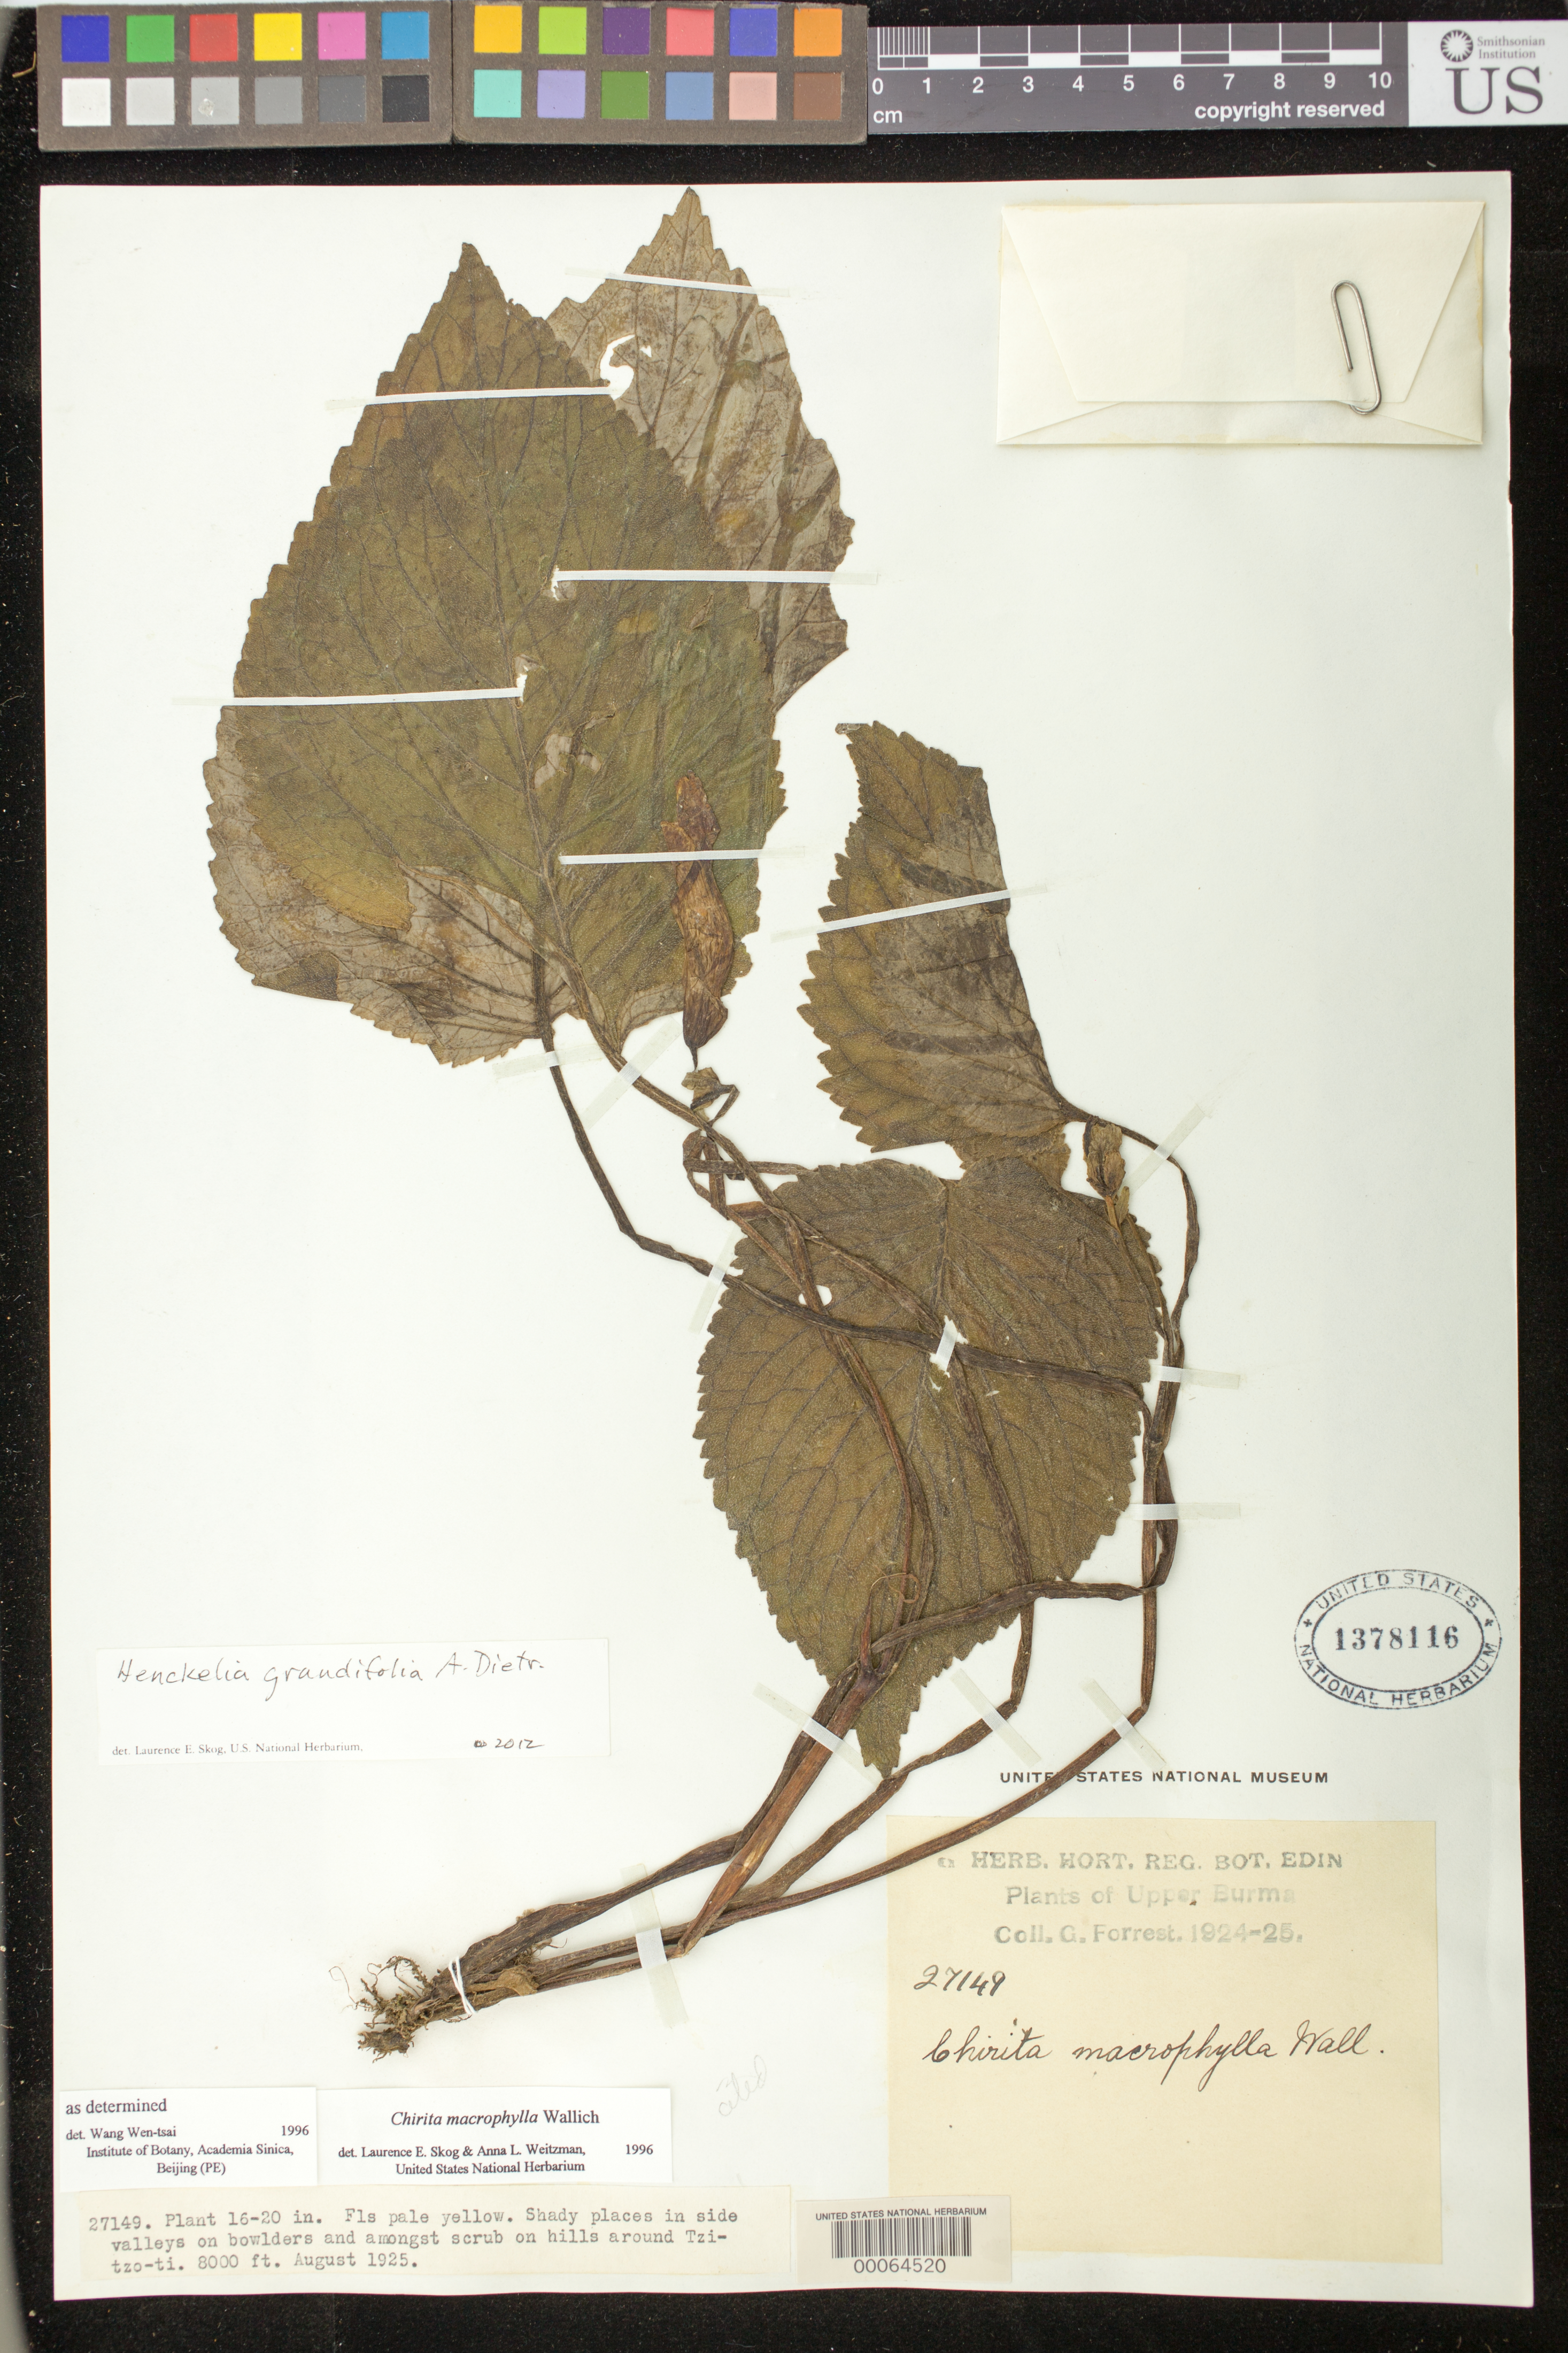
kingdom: Plantae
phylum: Tracheophyta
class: Magnoliopsida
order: Lamiales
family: Gesneriaceae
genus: Henckelia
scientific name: Henckelia grandifolia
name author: A. Dietr.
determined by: Skog, Laurence E.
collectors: G. Forrest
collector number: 27149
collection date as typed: Aug 1925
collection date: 1925-08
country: Myanmar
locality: Hills around Tzi Tzo Ti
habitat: Shady places in sidevalleys on boulders and amongst scrub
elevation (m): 2438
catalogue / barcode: US 1378116